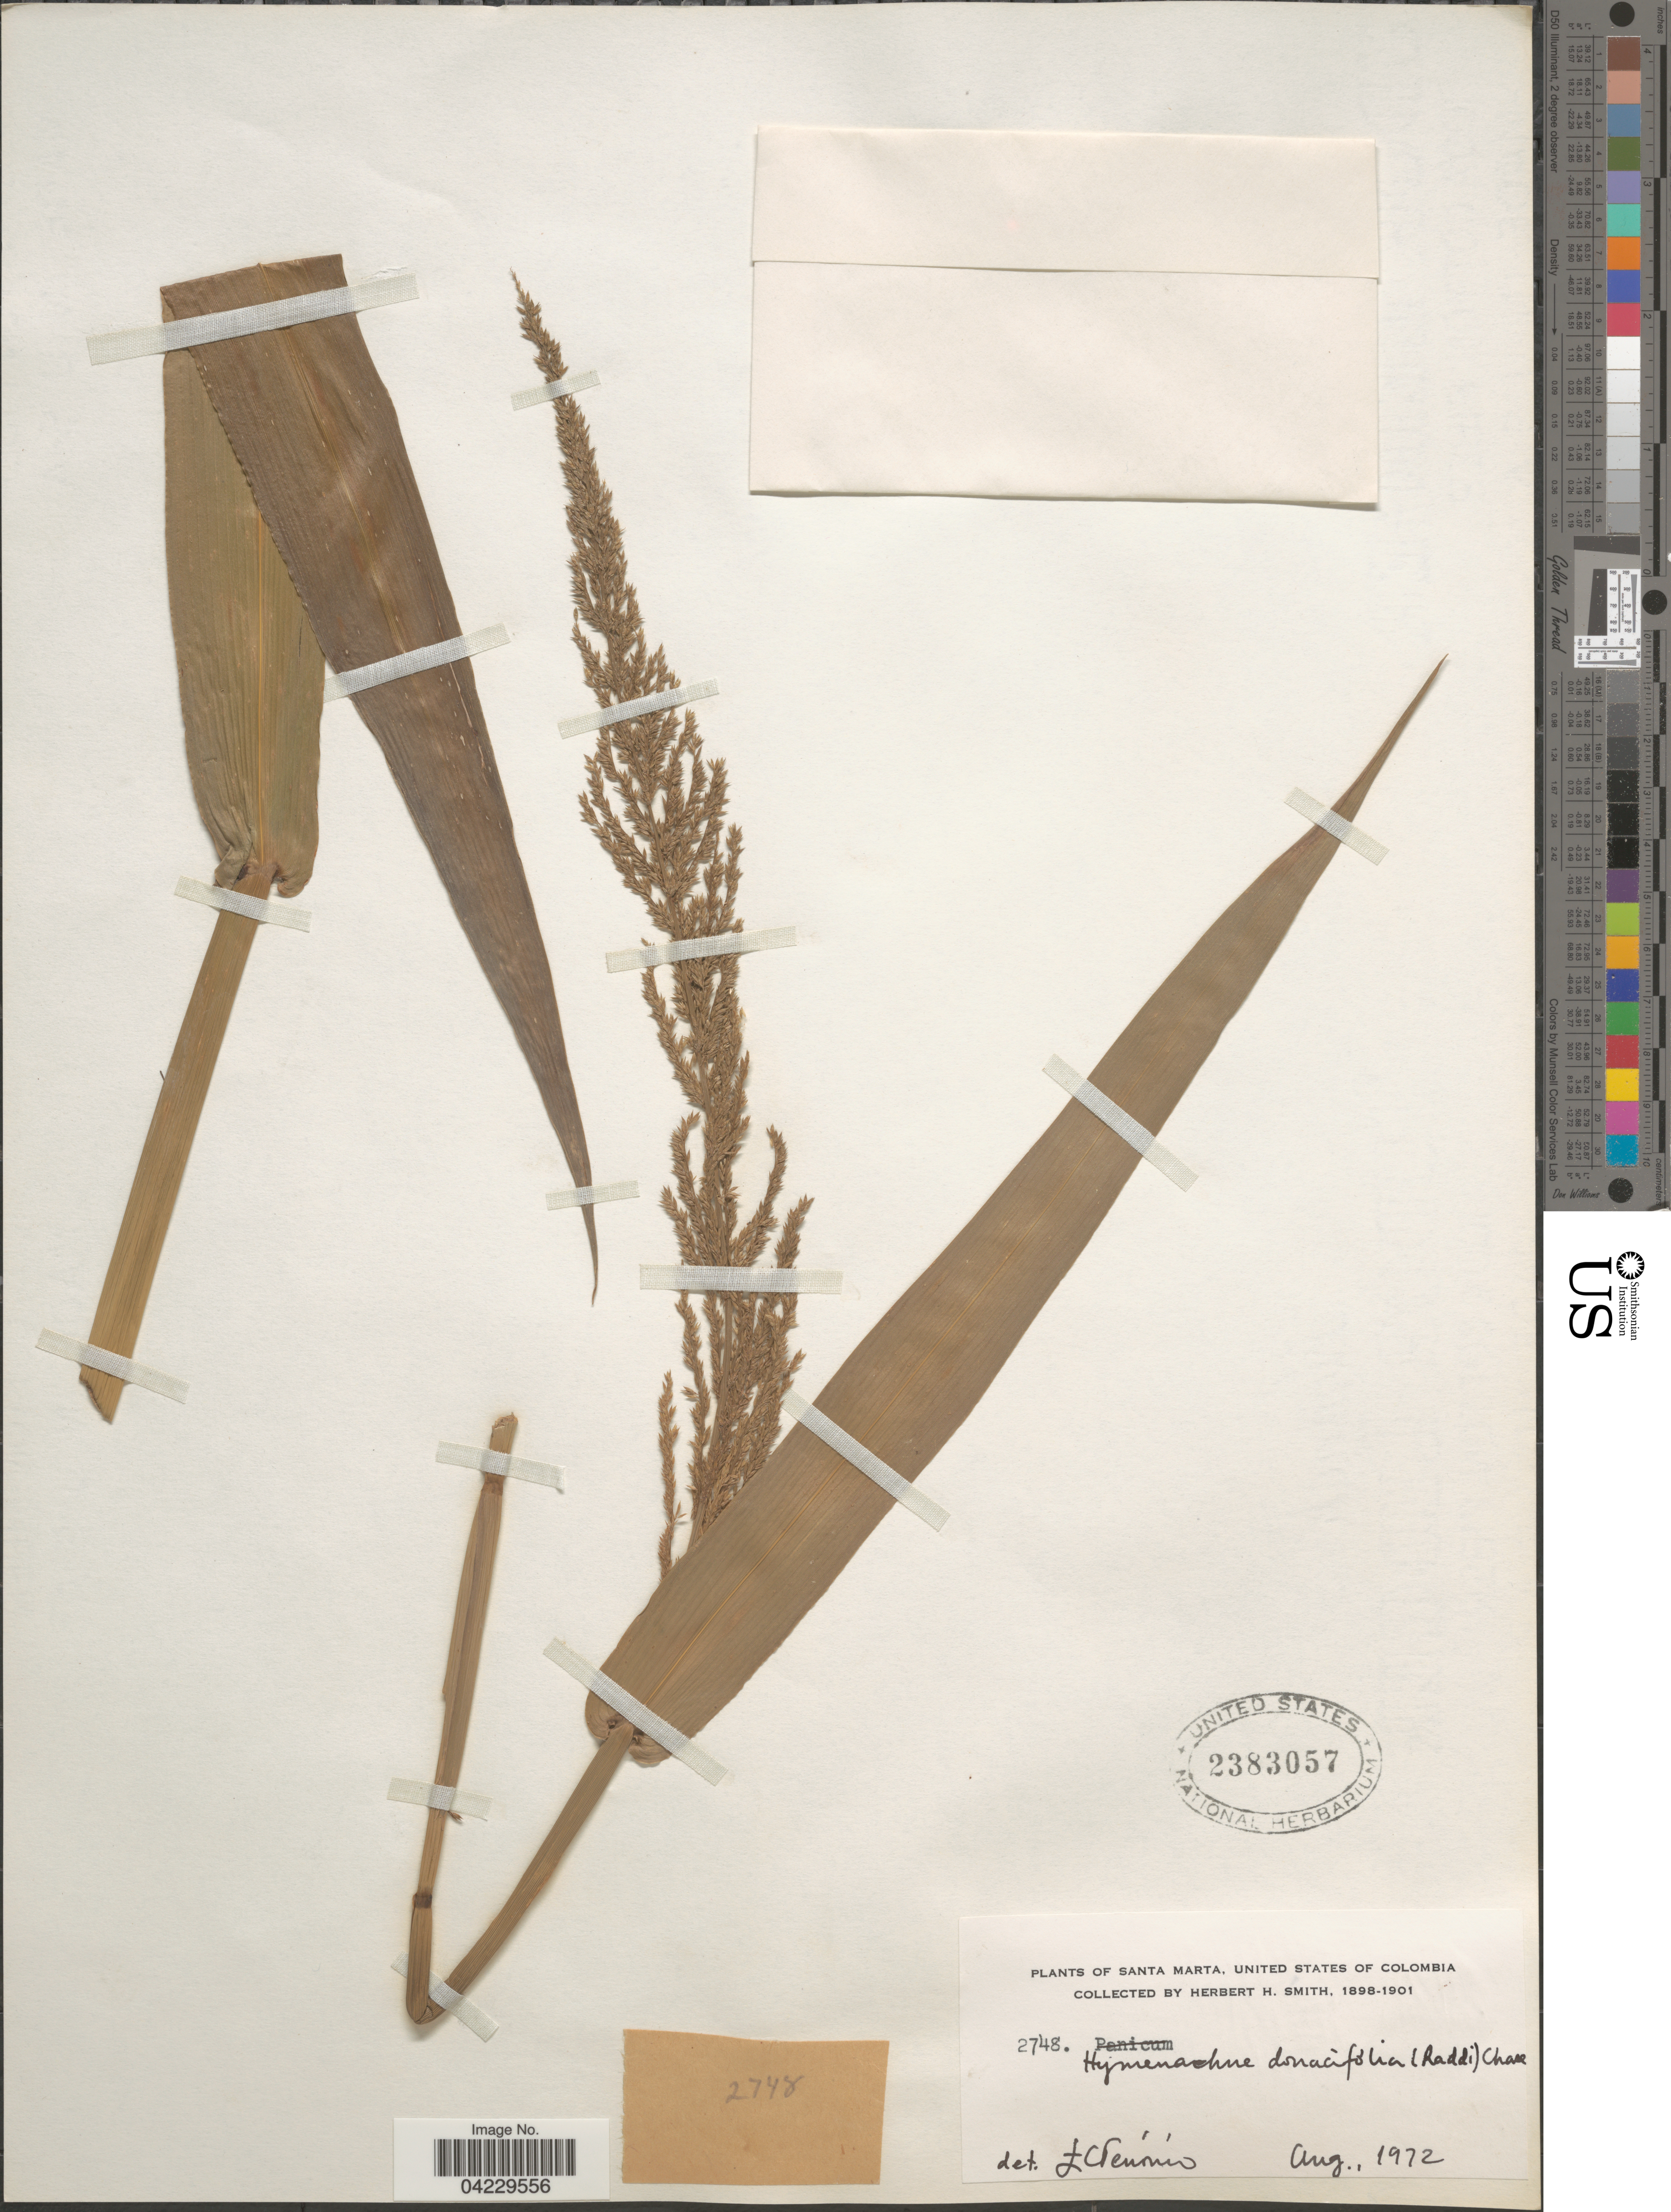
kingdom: Plantae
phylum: Tracheophyta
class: Liliopsida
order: Poales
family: Poaceae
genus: Hymenachne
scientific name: Hymenachne donacifolia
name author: (Raddi) Chase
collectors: Herbert H. Smith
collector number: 2748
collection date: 1898/1901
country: Colombia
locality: Santa Marta, United States of Colombia.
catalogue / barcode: US 2383057